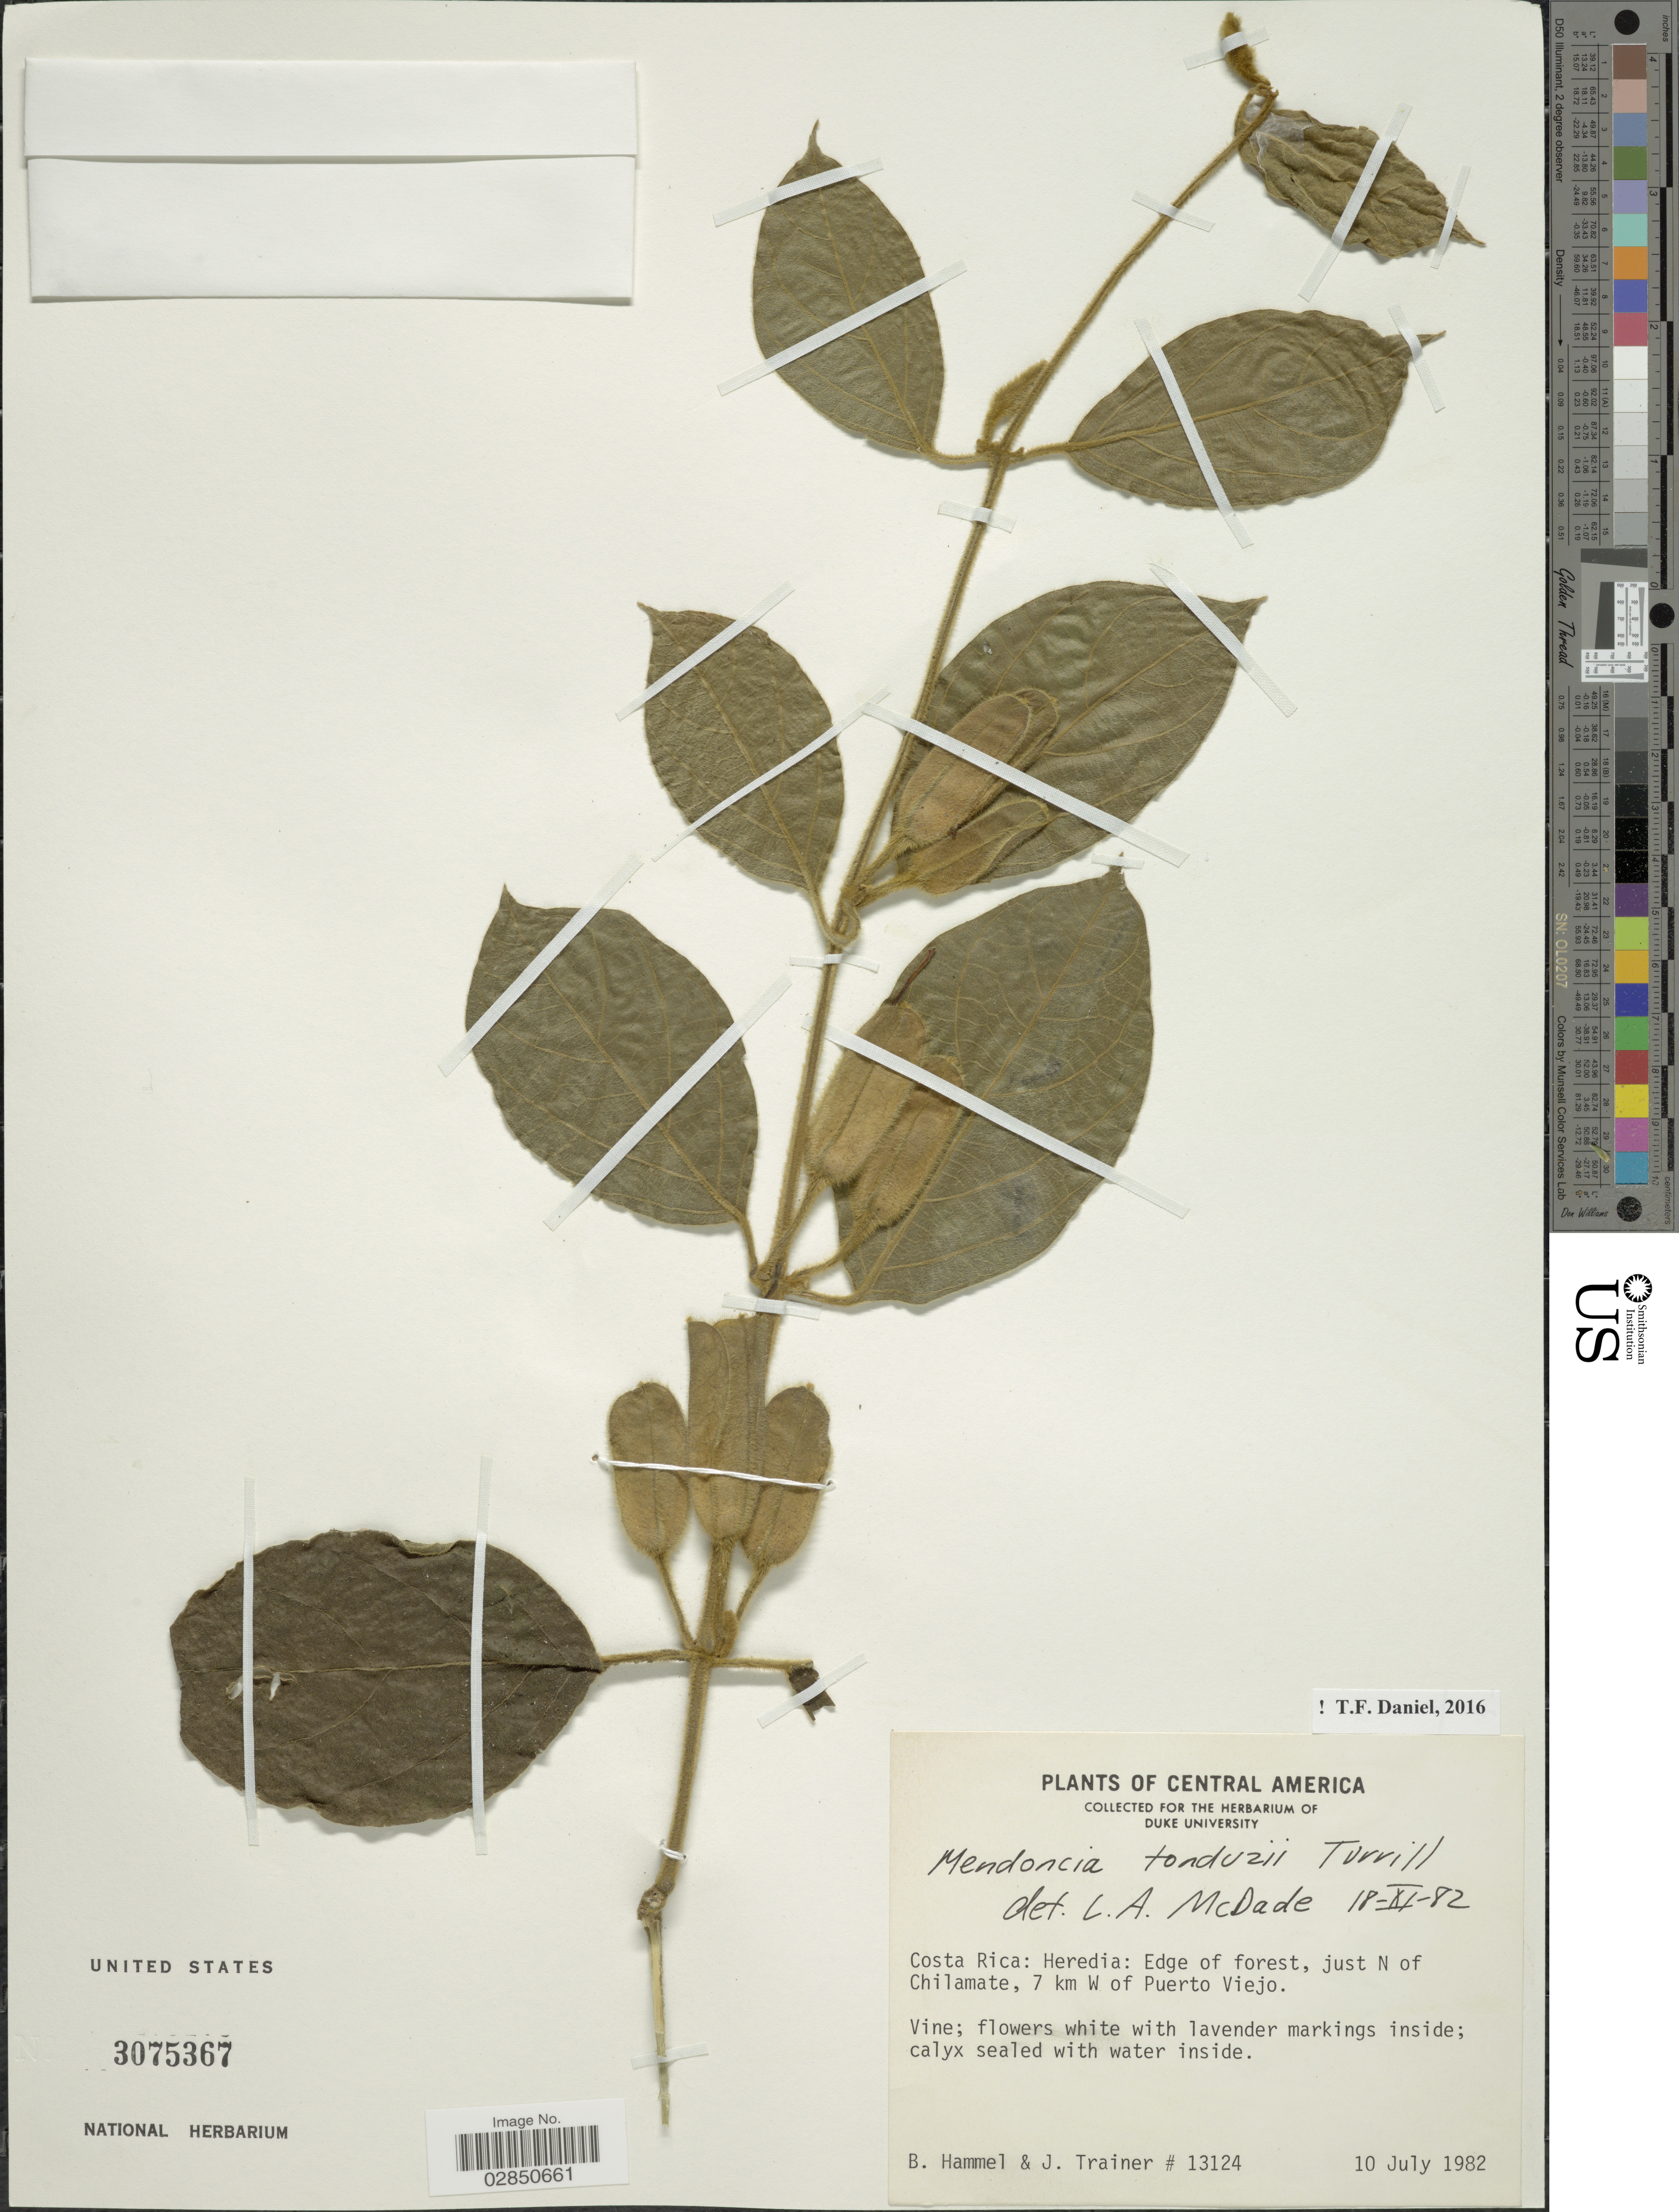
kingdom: Plantae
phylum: Tracheophyta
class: Magnoliopsida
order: Lamiales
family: Acanthaceae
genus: Mendoncia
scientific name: Mendoncia tonduzii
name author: Turrill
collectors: B. Hammel & J. Trainer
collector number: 13124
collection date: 1982-07-10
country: Costa Rica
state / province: Heredia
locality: Heredia: Edge of forest, just N of Chilamate, 7 km W of Puerto Viejo.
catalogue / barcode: US 3075367